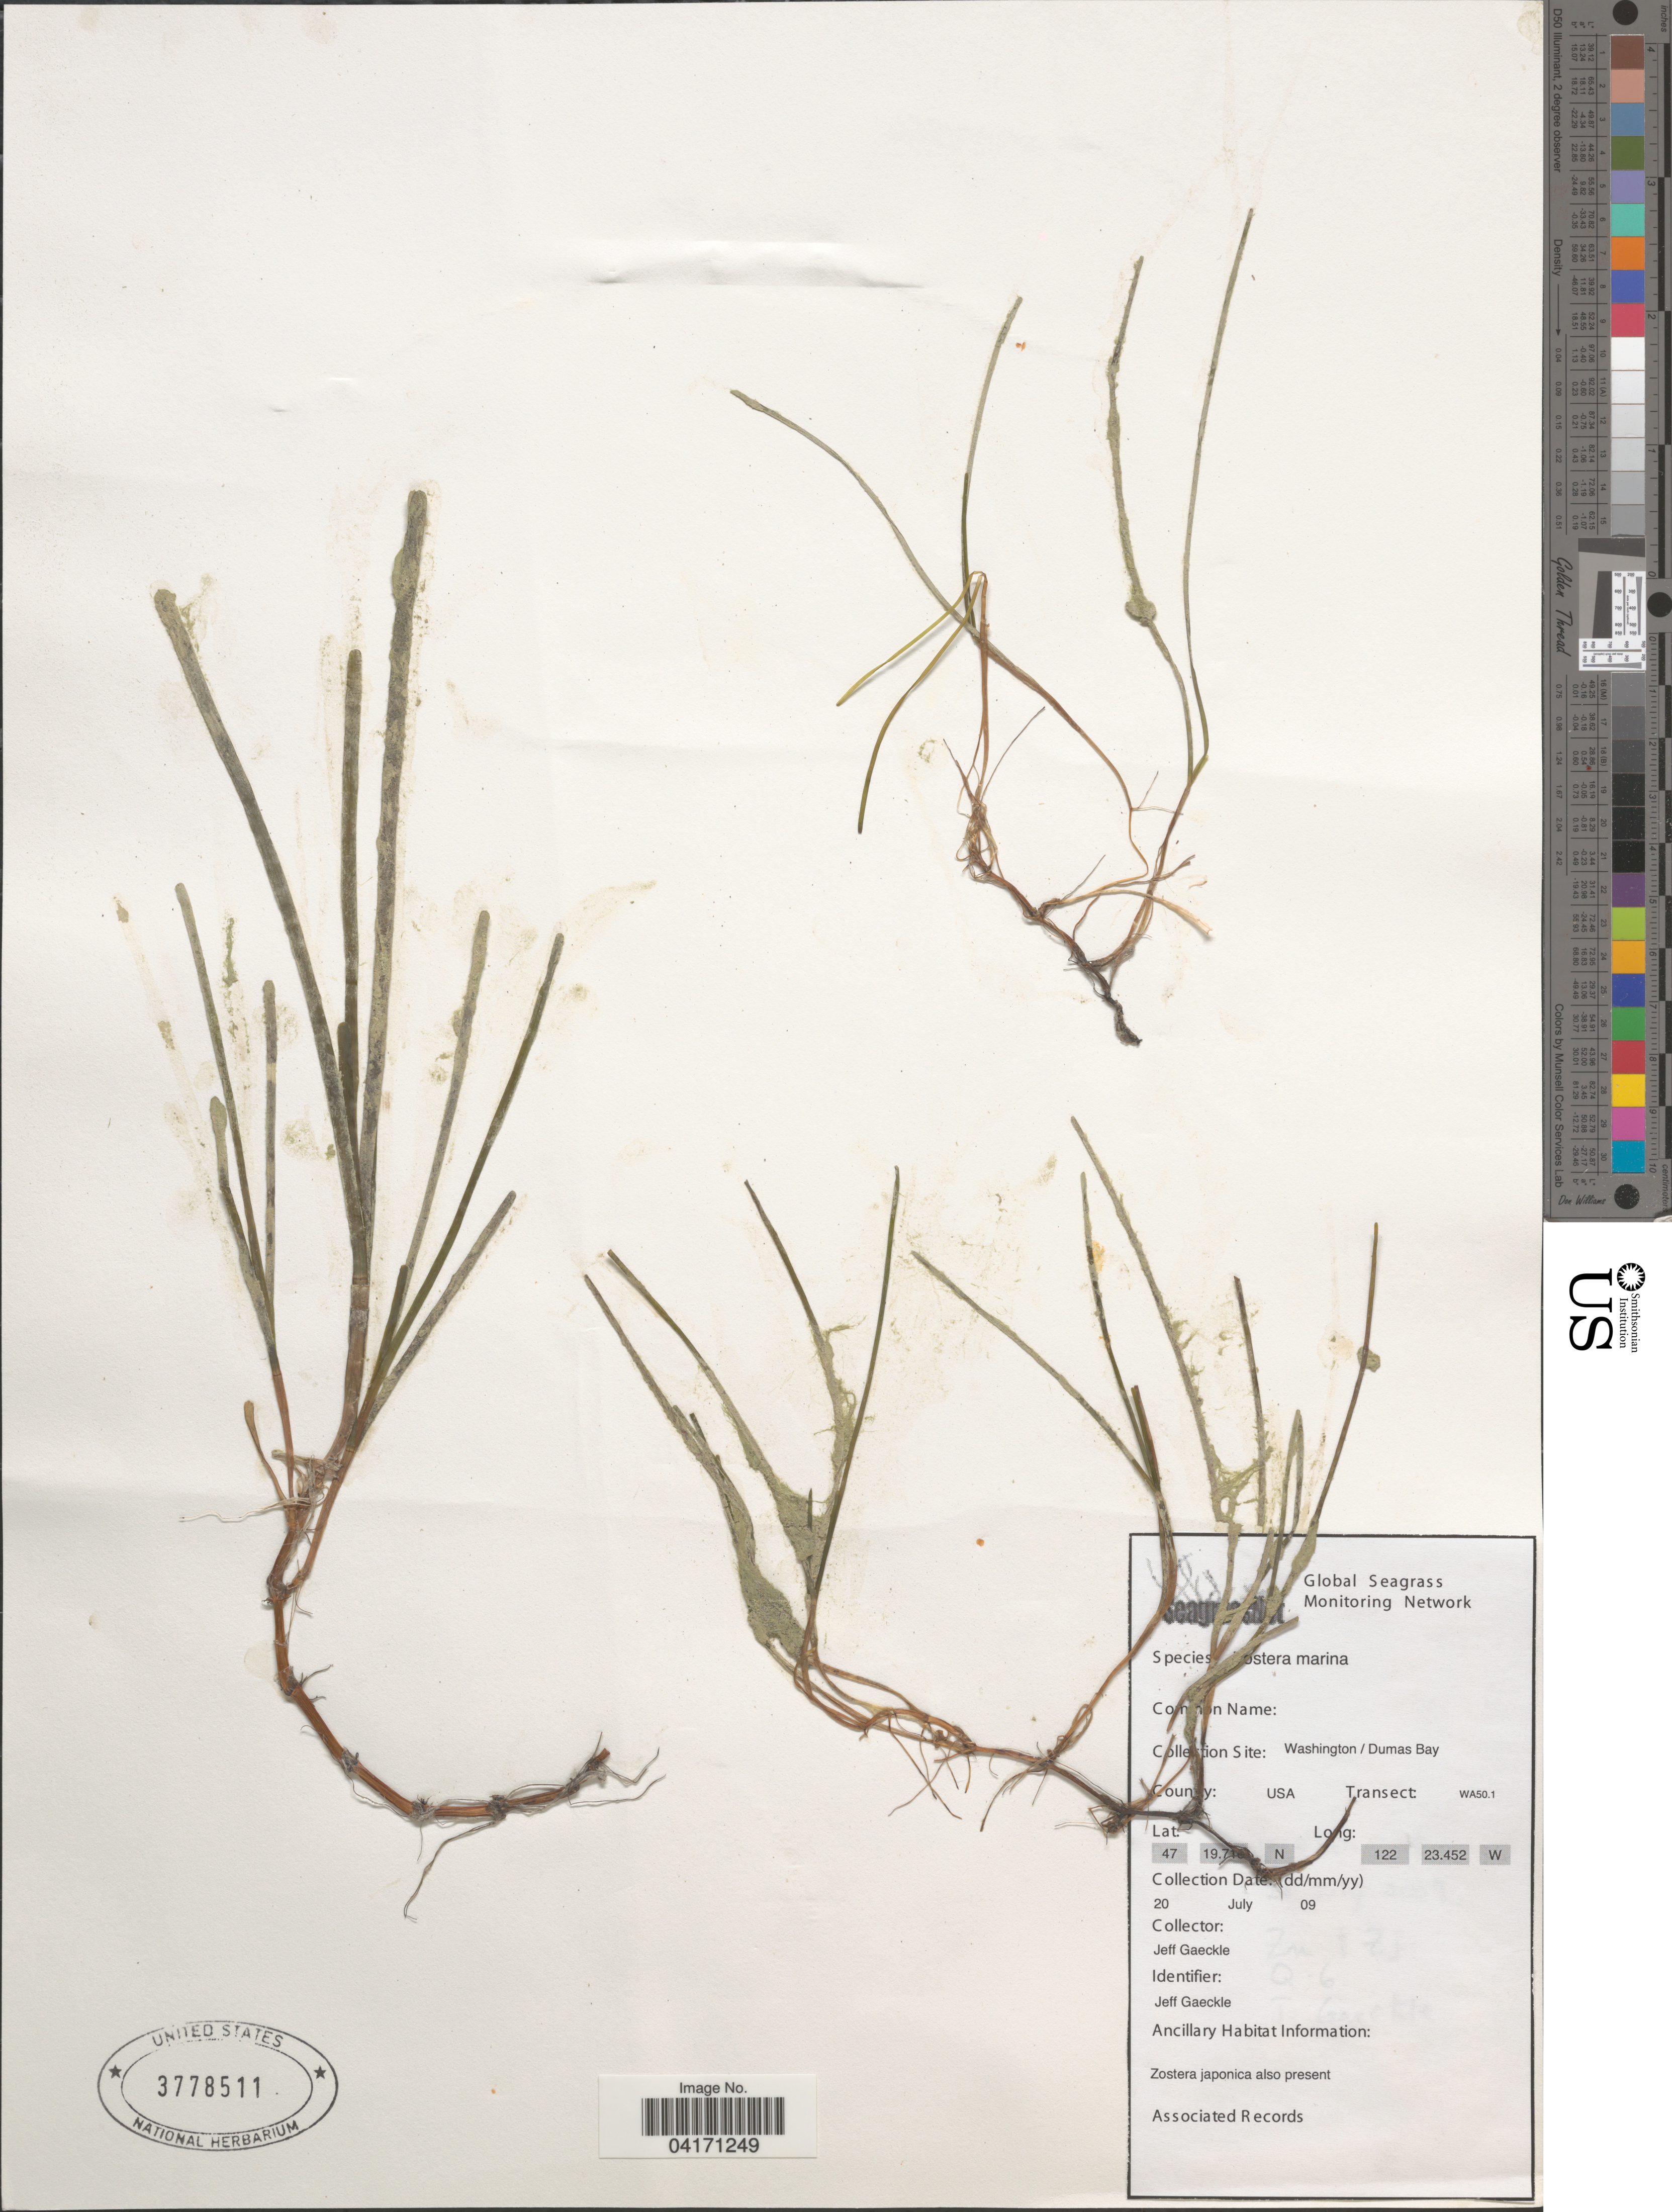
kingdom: Plantae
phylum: Tracheophyta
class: Liliopsida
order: Alismatales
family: Zosteraceae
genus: Zostera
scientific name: Zostera marina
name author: L.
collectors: J. Gaeckle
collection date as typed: Transcribed d/m/y: 20/7/9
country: United States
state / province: Washington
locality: Dumas Bay. Transect: WA50.1.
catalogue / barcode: US 3778511